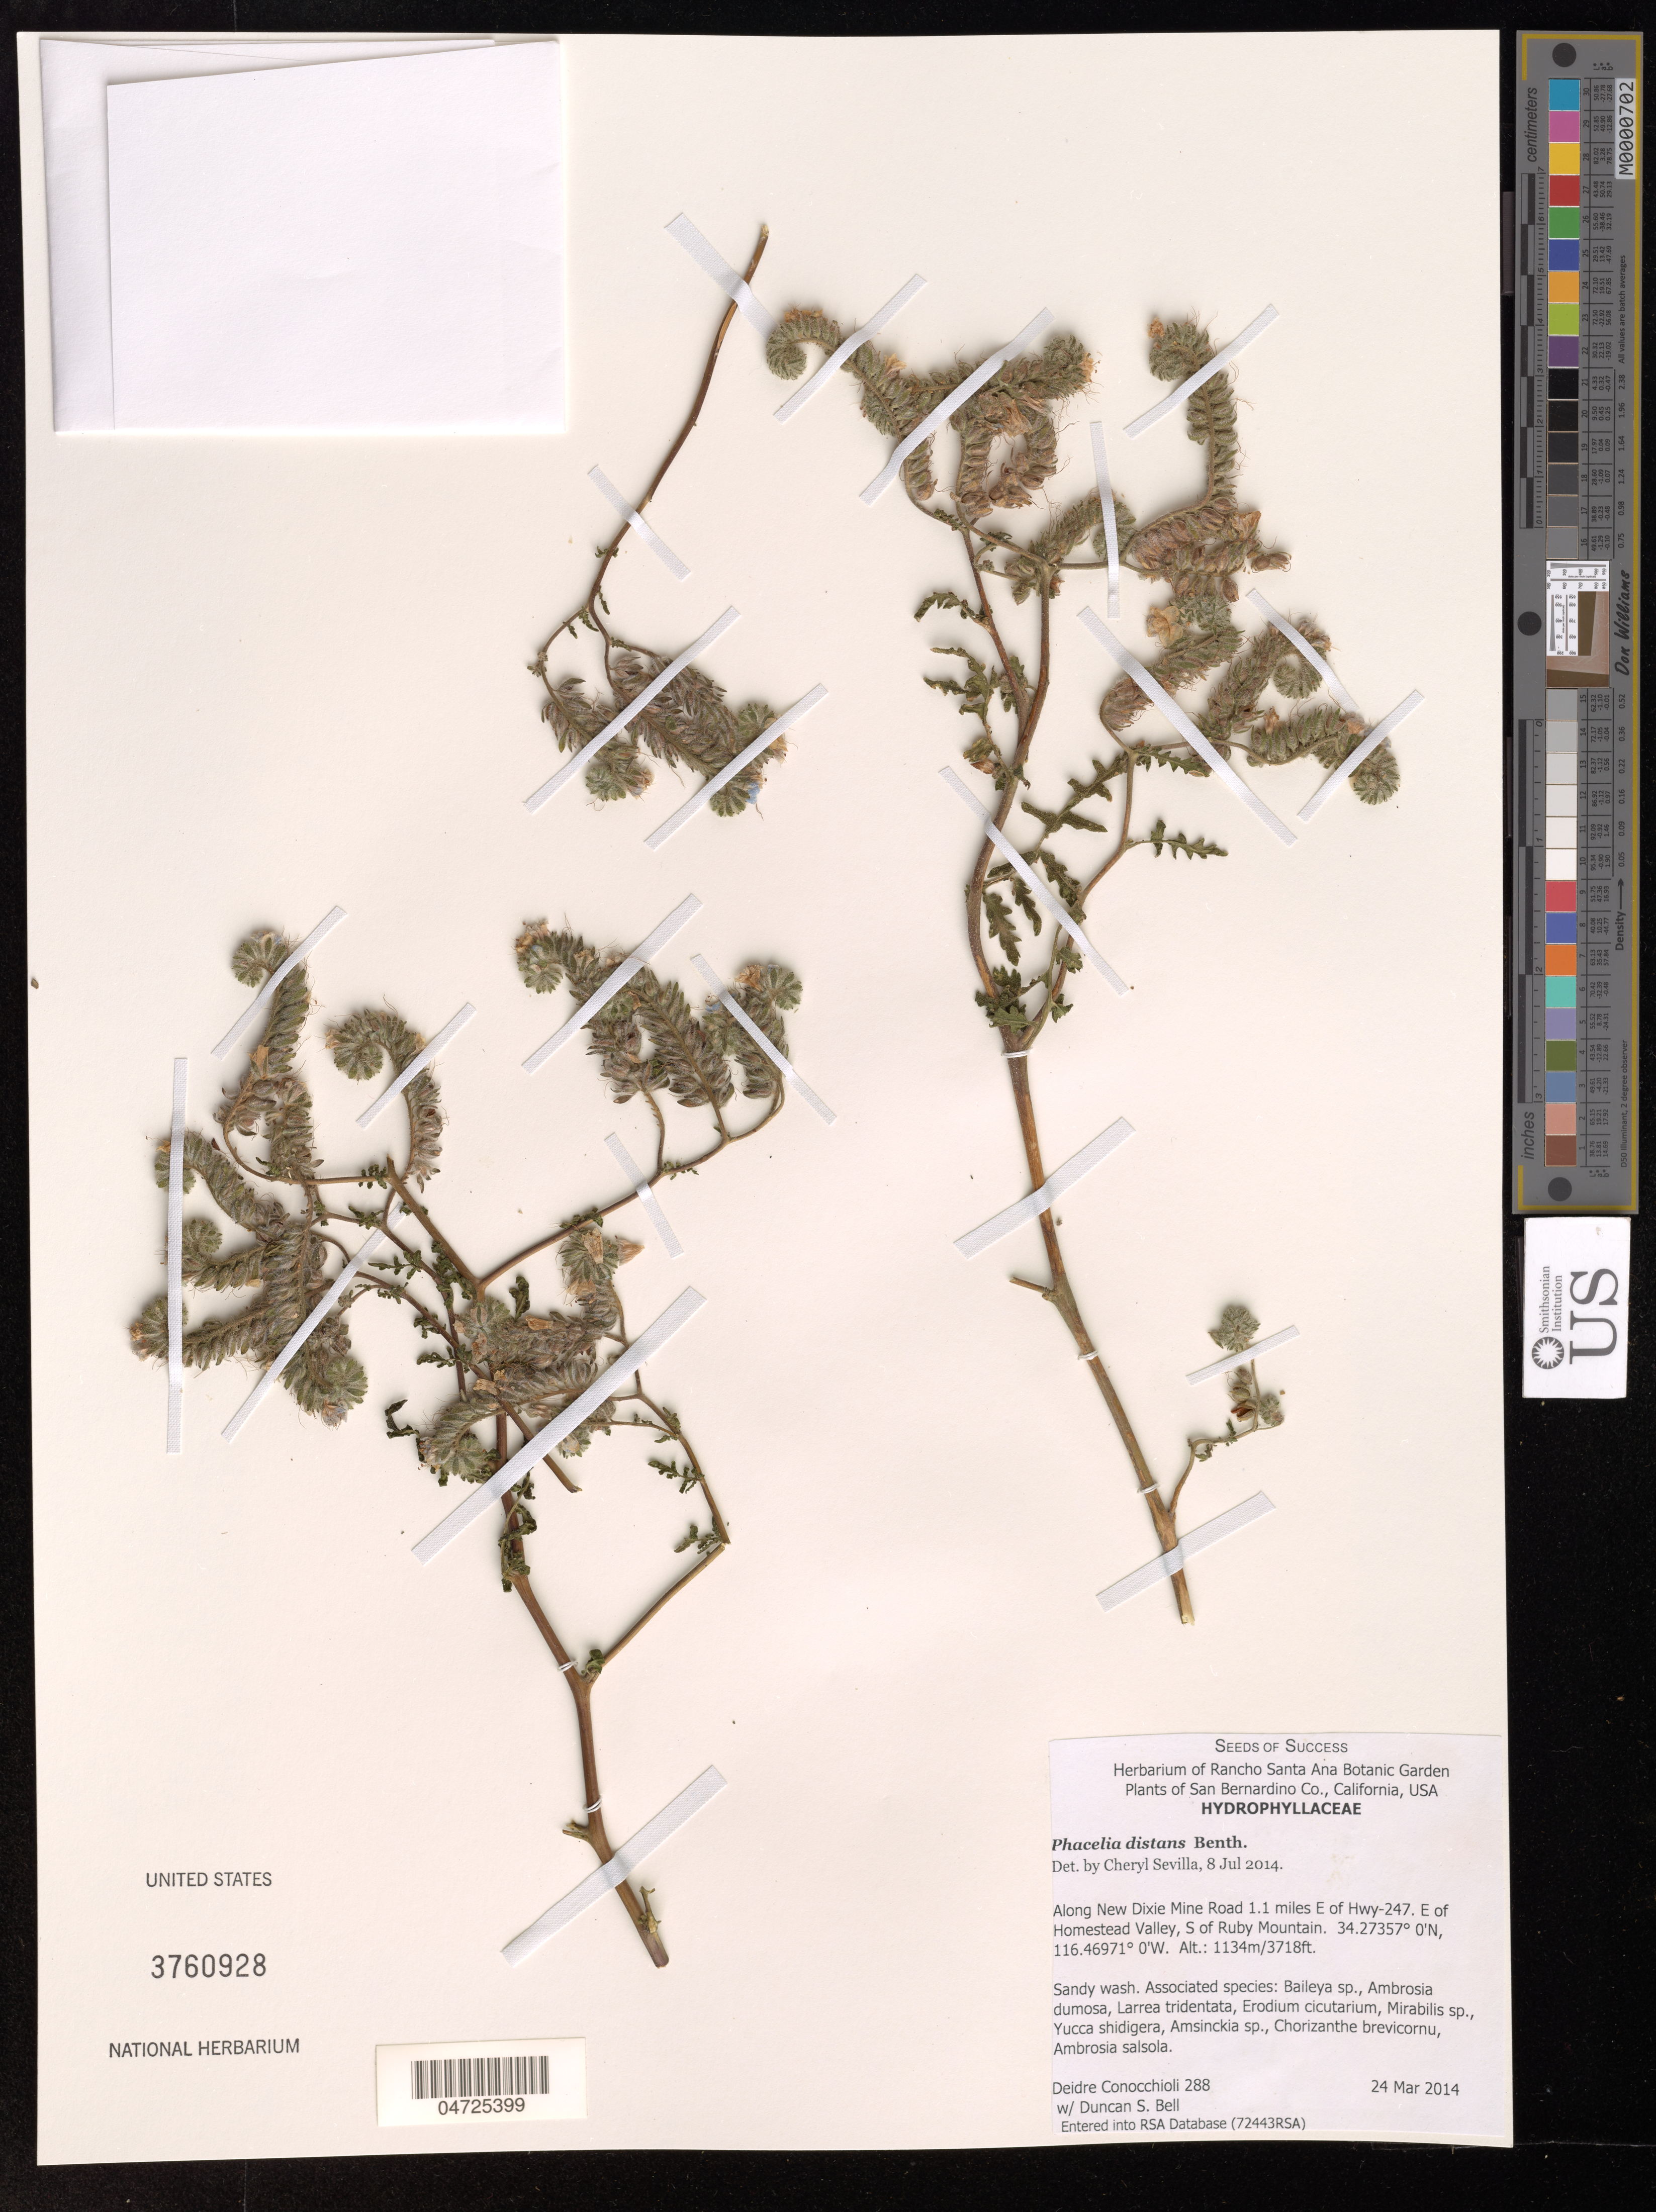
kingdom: Plantae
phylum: Tracheophyta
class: Magnoliopsida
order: Boraginales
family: Hydrophyllaceae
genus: Phacelia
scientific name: Phacelia distans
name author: Benth.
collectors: D. Conocchioli & D. S. Bell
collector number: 288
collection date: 2014-03-24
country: United States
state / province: California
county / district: San Bernardino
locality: San Bernardino Co. Along New Dixie Mine Road 1.1 miles E of Hwy-247. E of Homestead Valley, S of Ruby Mountain.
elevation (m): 1134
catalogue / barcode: US 3760928